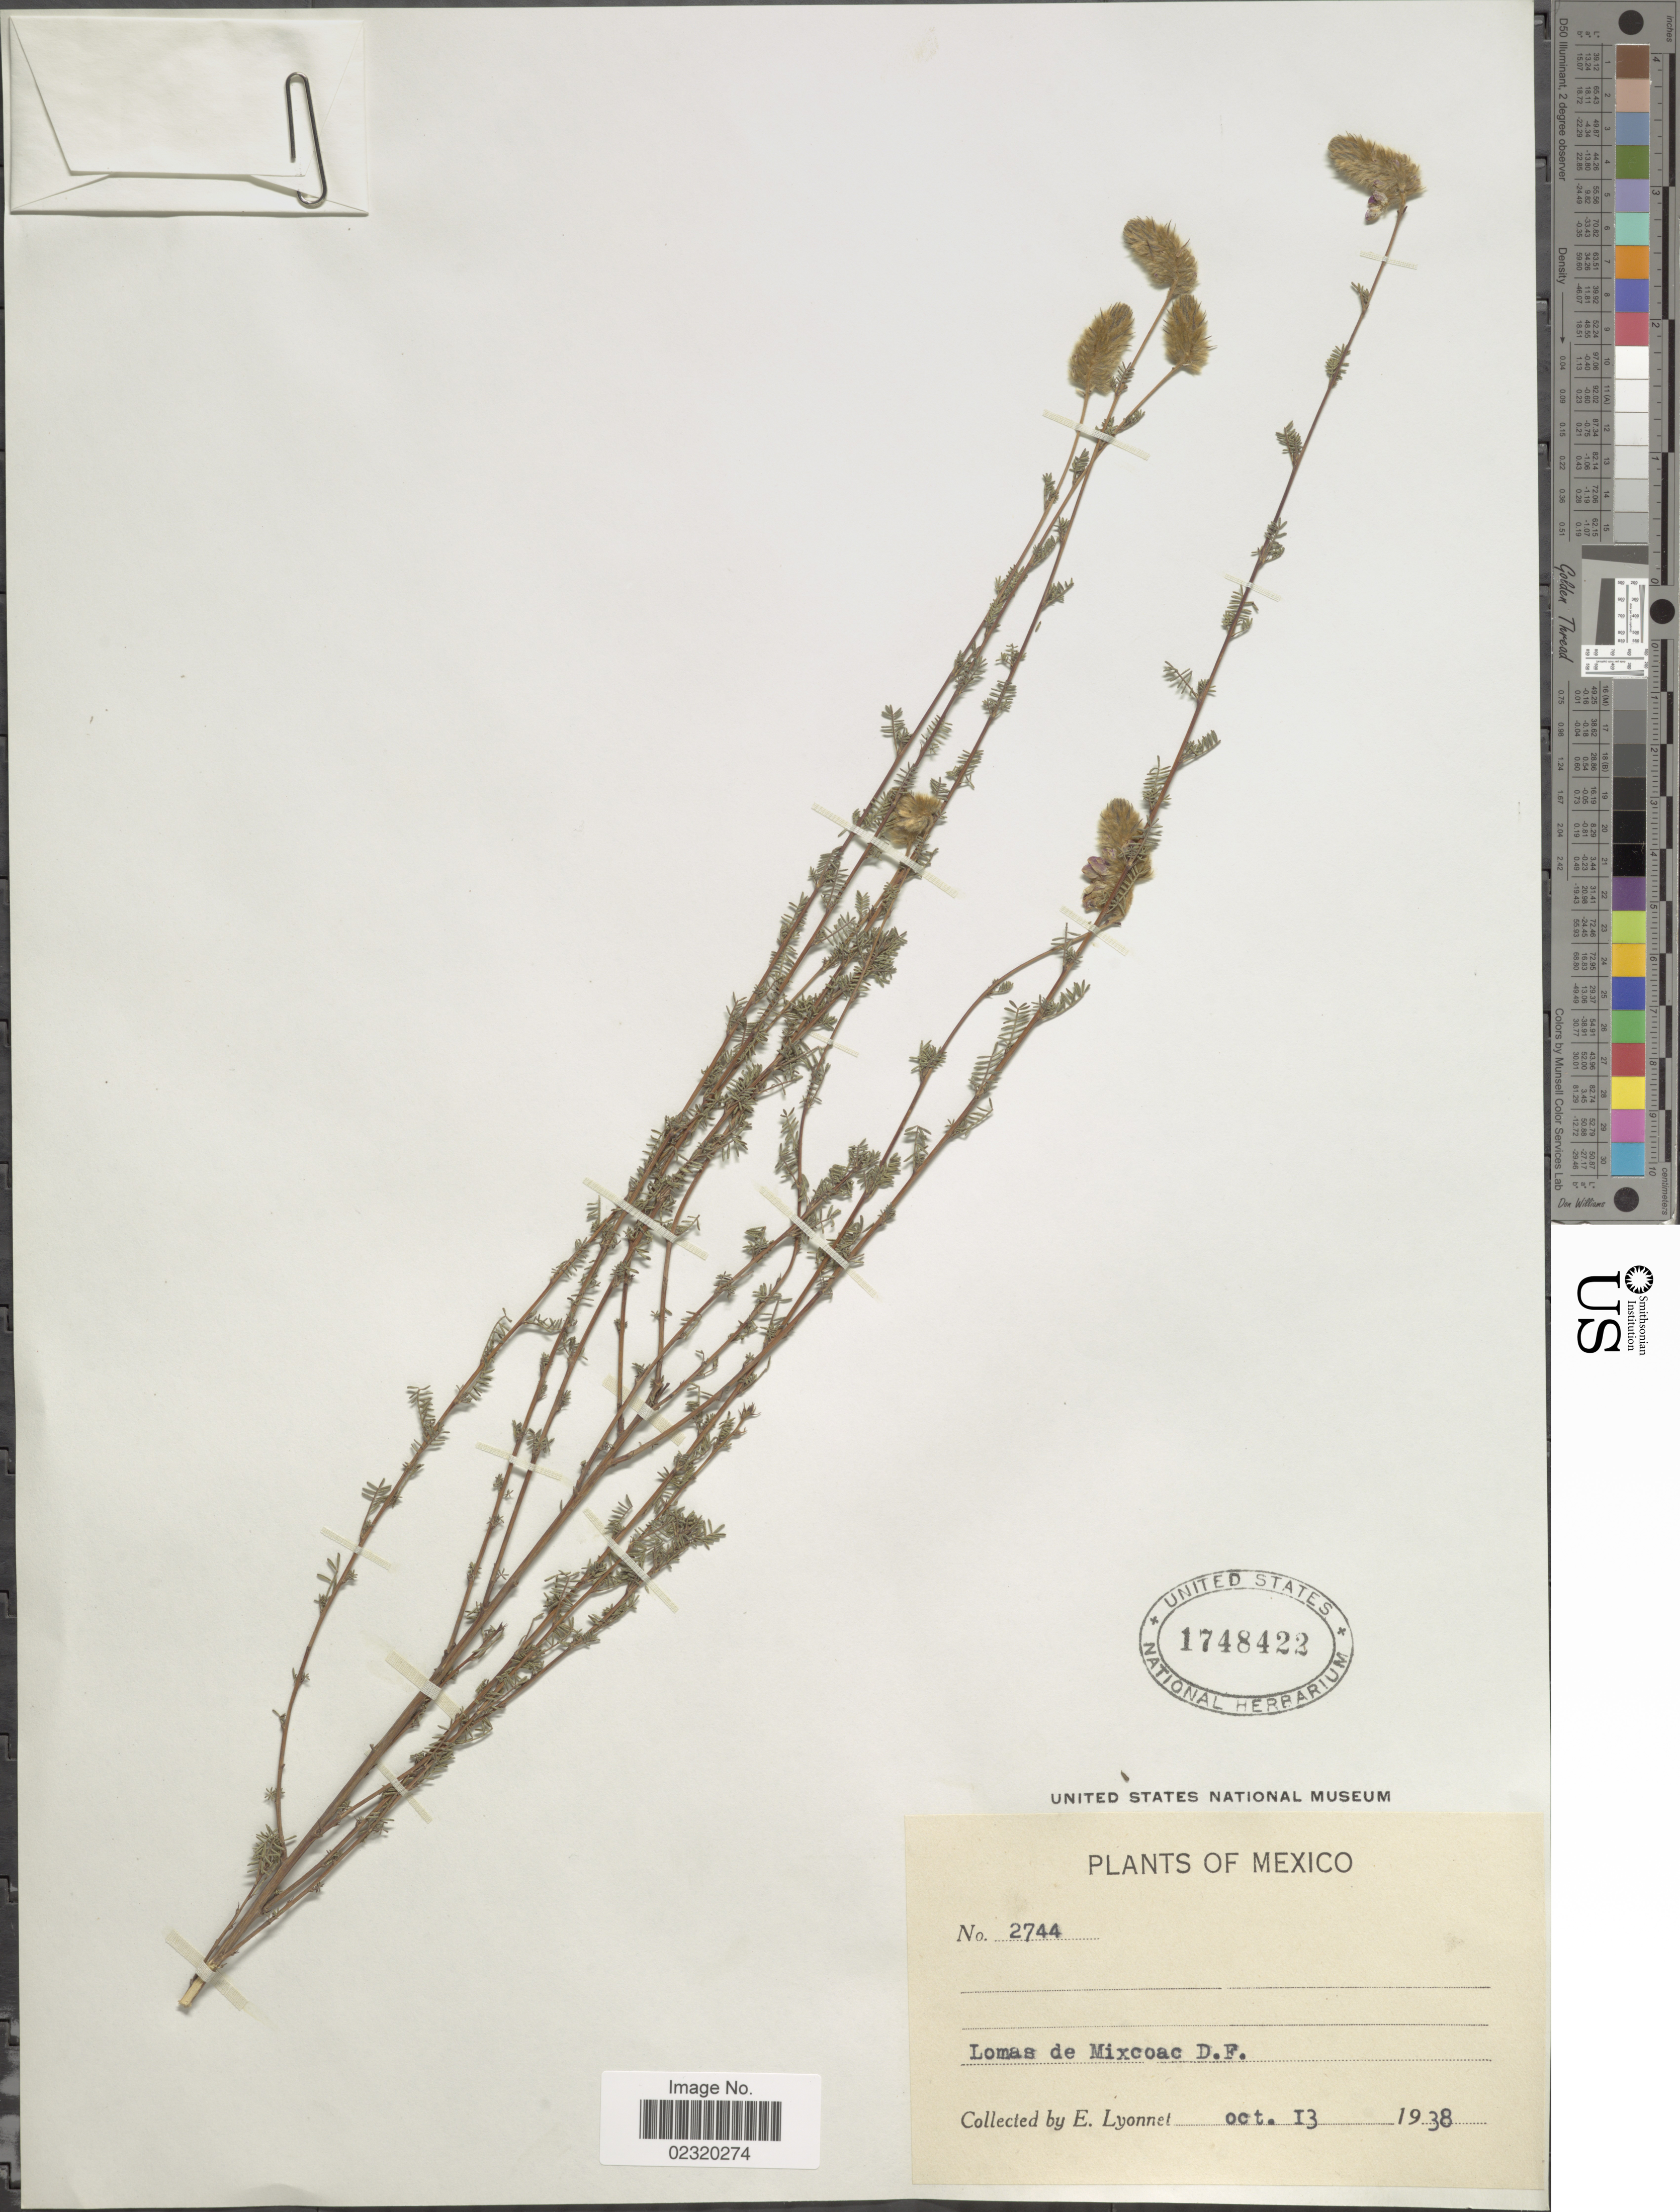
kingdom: Plantae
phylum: Tracheophyta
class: Magnoliopsida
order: Fabales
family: Fabaceae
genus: Dalea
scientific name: Dalea versicolor var. argyrostachya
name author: Zucc.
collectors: E. Lyonnet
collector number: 2744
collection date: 1938-10-13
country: Mexico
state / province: Distrito Federal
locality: Lomas de Mixcoac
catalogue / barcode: US 1748422